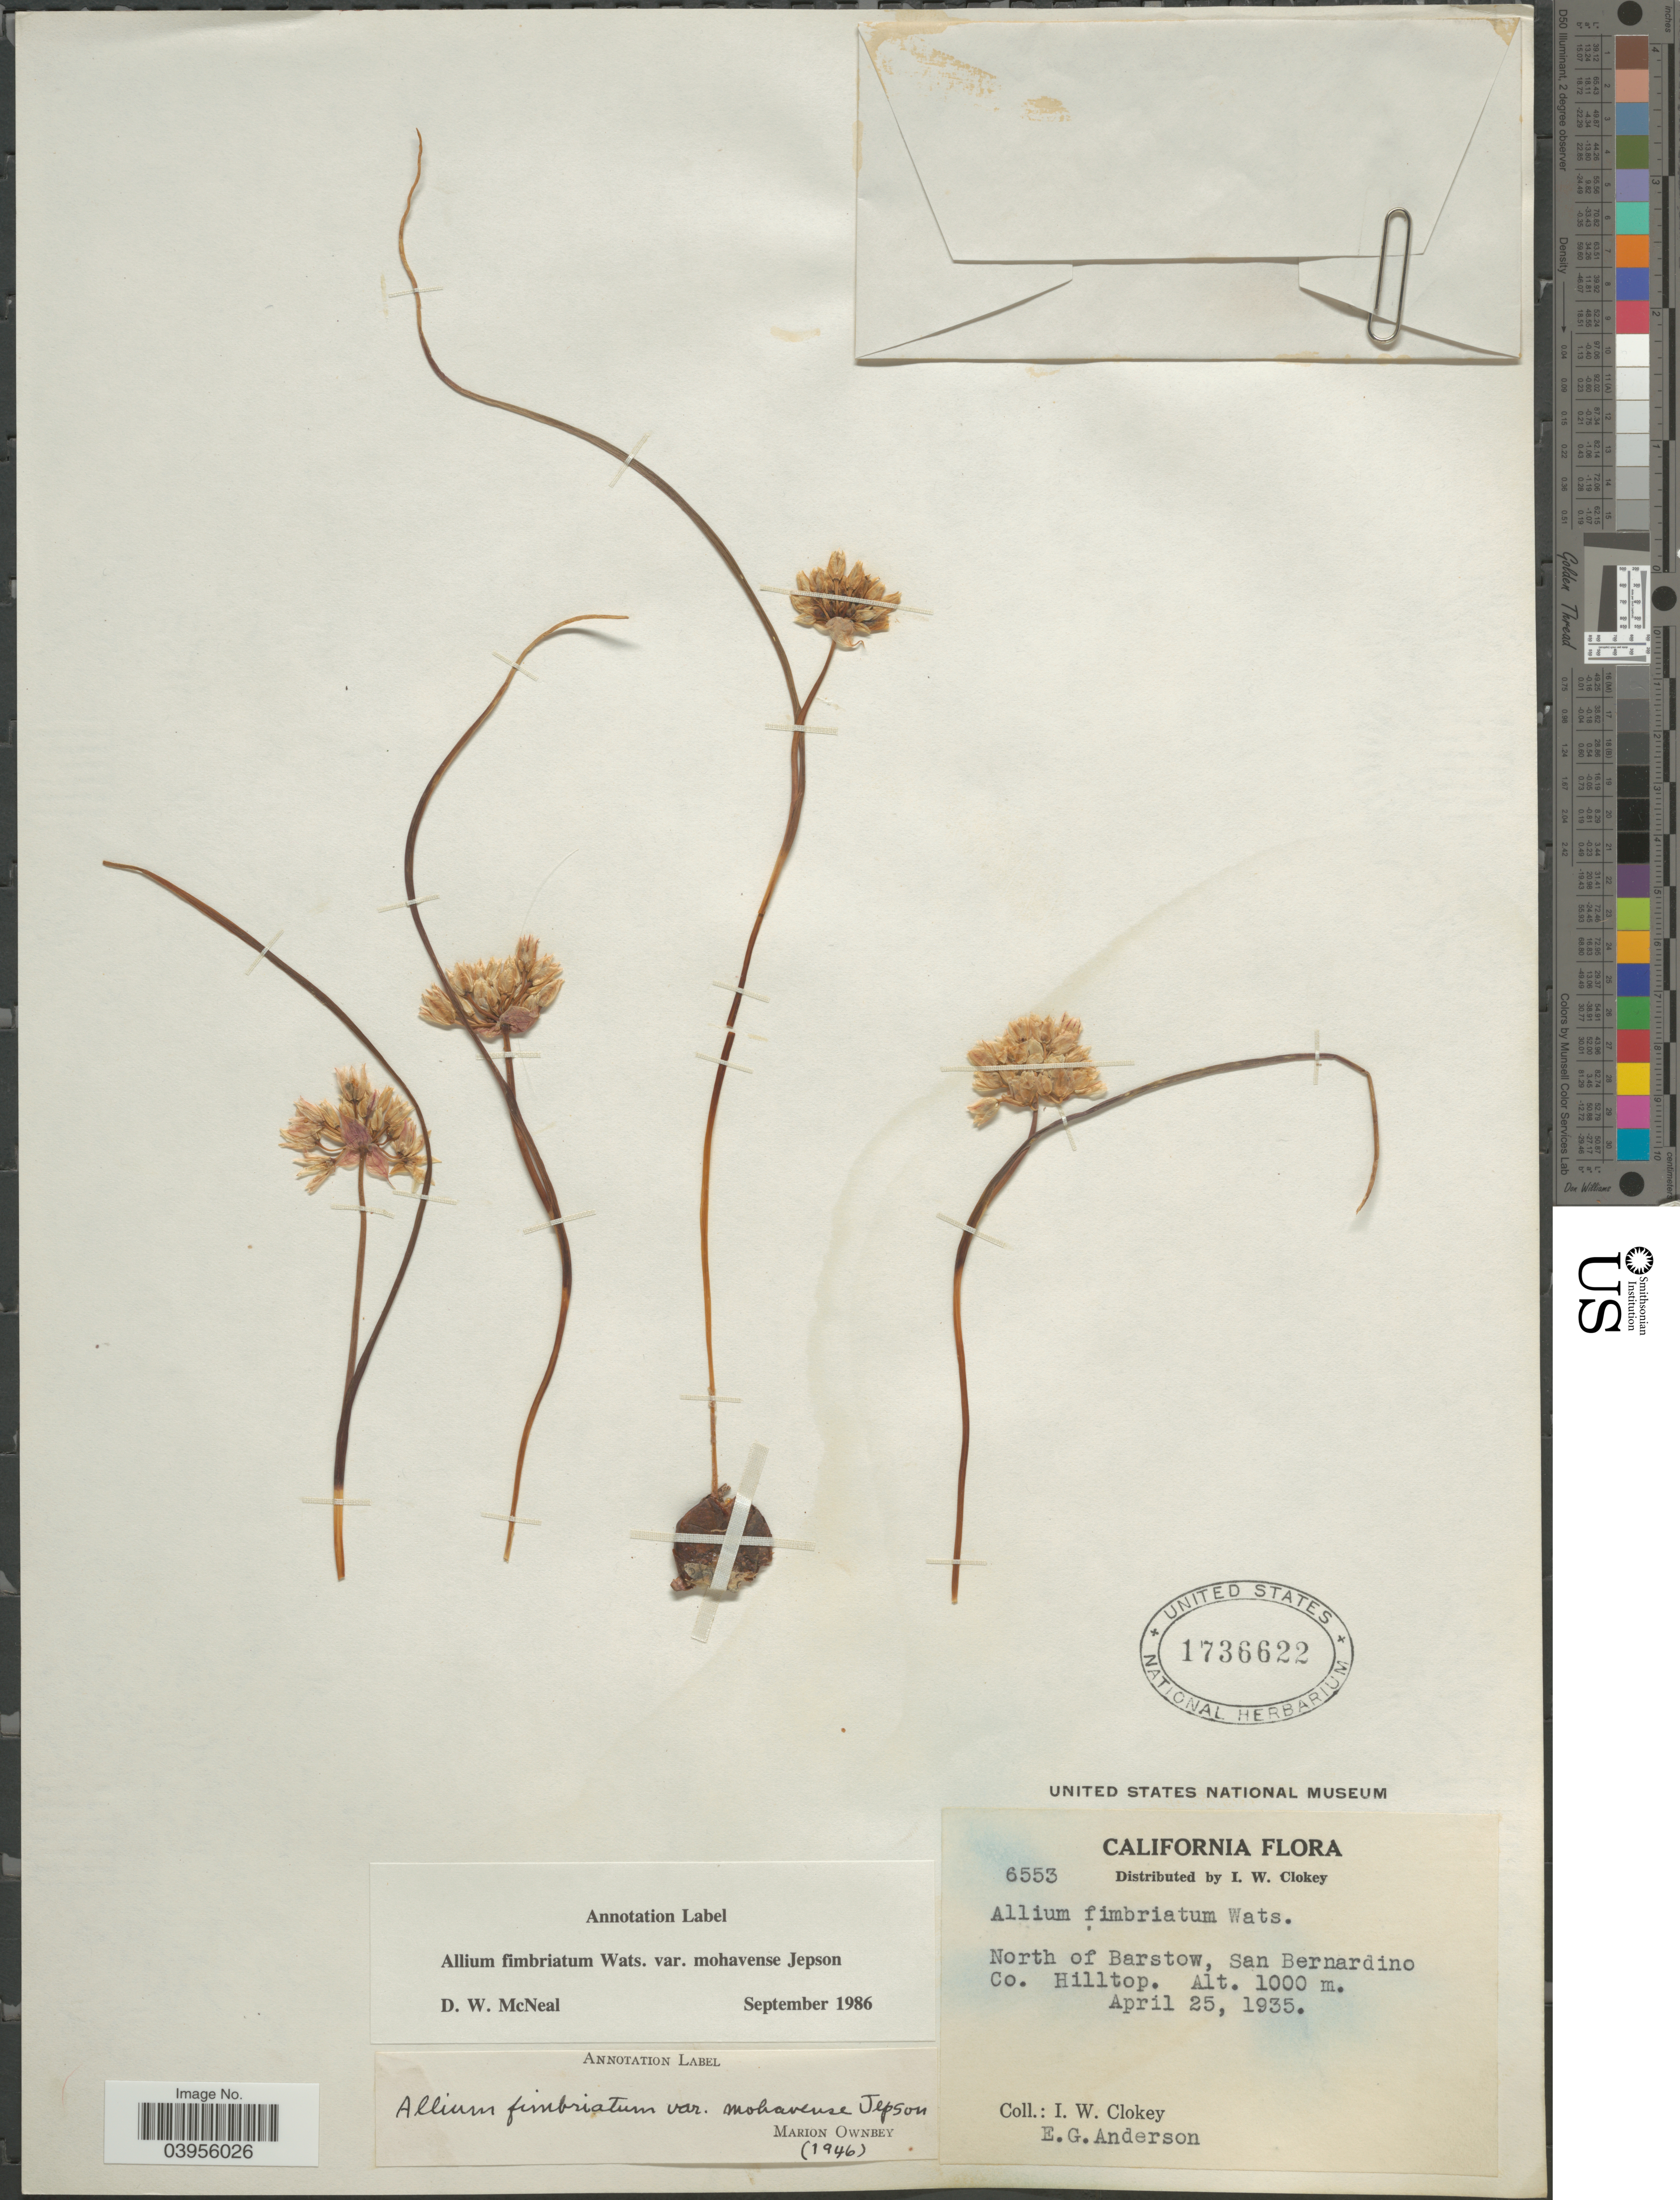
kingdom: Plantae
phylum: Tracheophyta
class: Liliopsida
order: Asparagales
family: Amaryllidaceae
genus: Allium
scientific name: Allium fimbriatum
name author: S. Watson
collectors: I. W. Clokey & E. G. Anderson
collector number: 6553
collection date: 1935-04-25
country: United States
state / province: California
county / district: San Bernardino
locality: North of Barstow, San Bernardino Co.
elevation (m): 1000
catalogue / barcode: US 1736622